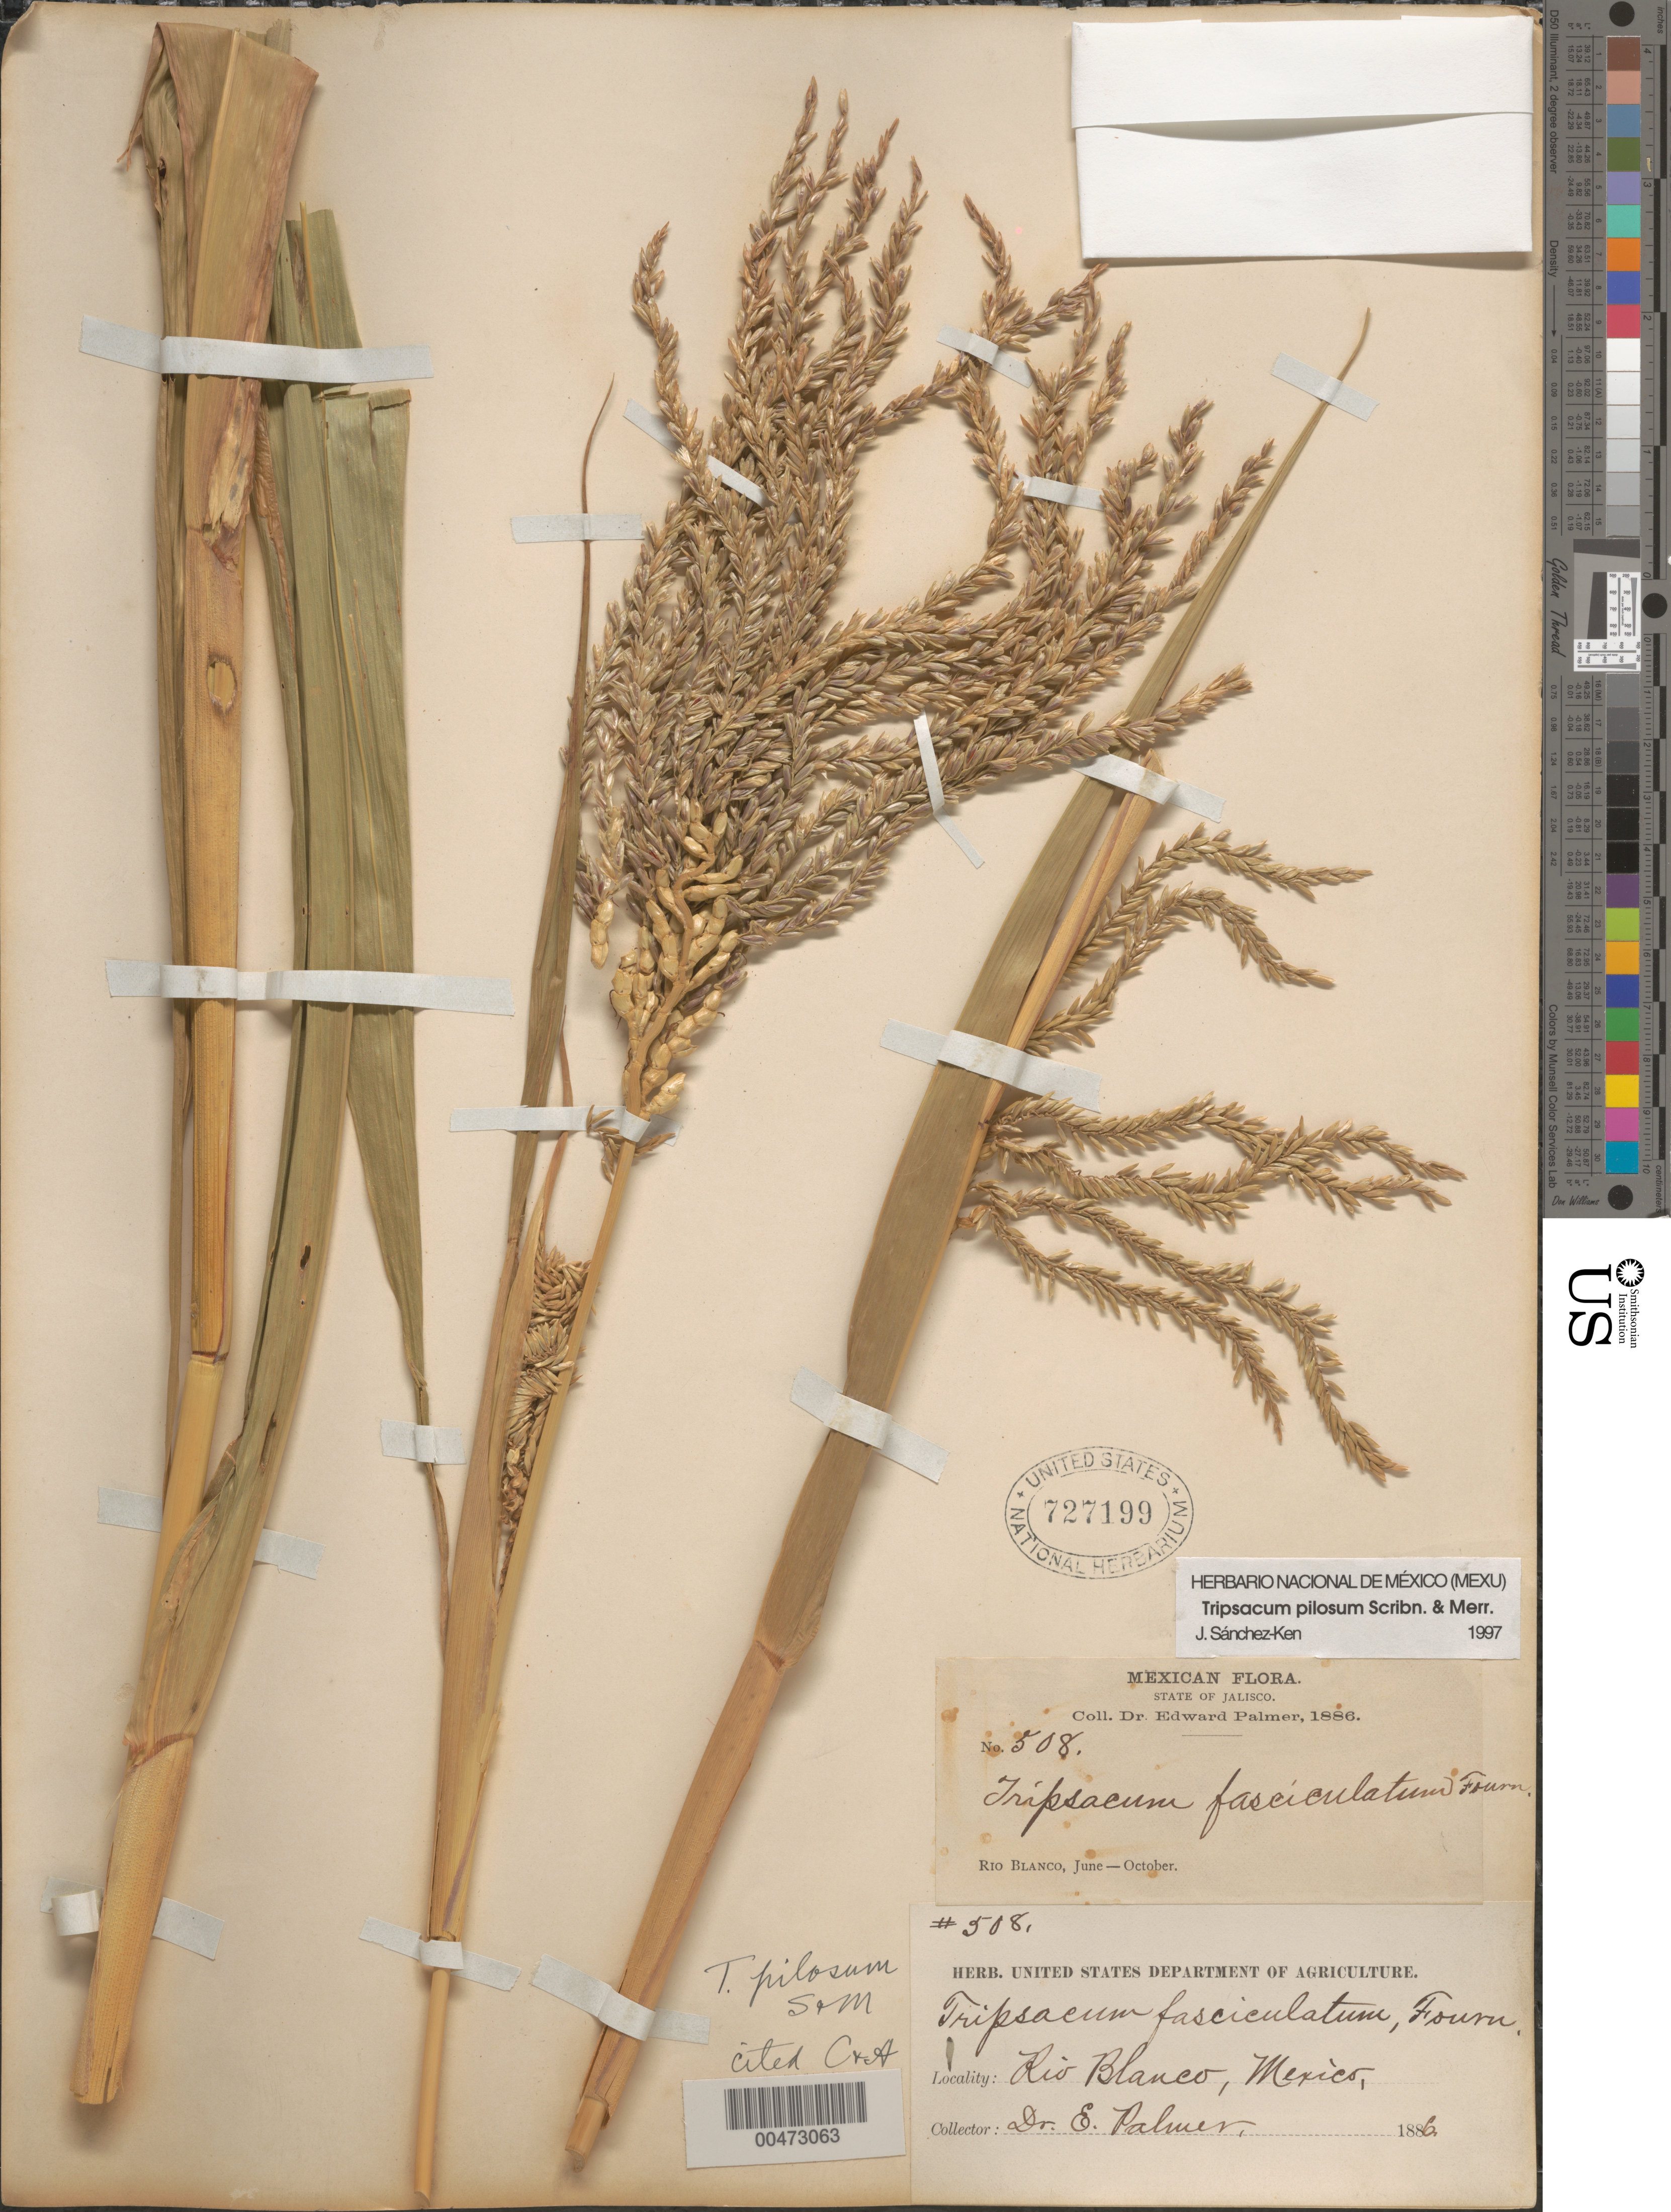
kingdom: Plantae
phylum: Tracheophyta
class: Liliopsida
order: Poales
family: Poaceae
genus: Tripsacum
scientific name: Tripsacum pilosum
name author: Scribn. & Merr.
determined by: Sánchez-Ken, J. G.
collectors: E. Palmer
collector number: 508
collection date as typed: Jun 1886 to Oct 1886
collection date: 1886-06/1886-10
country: Mexico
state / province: Jalisco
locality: Rio Blanco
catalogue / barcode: US 727199